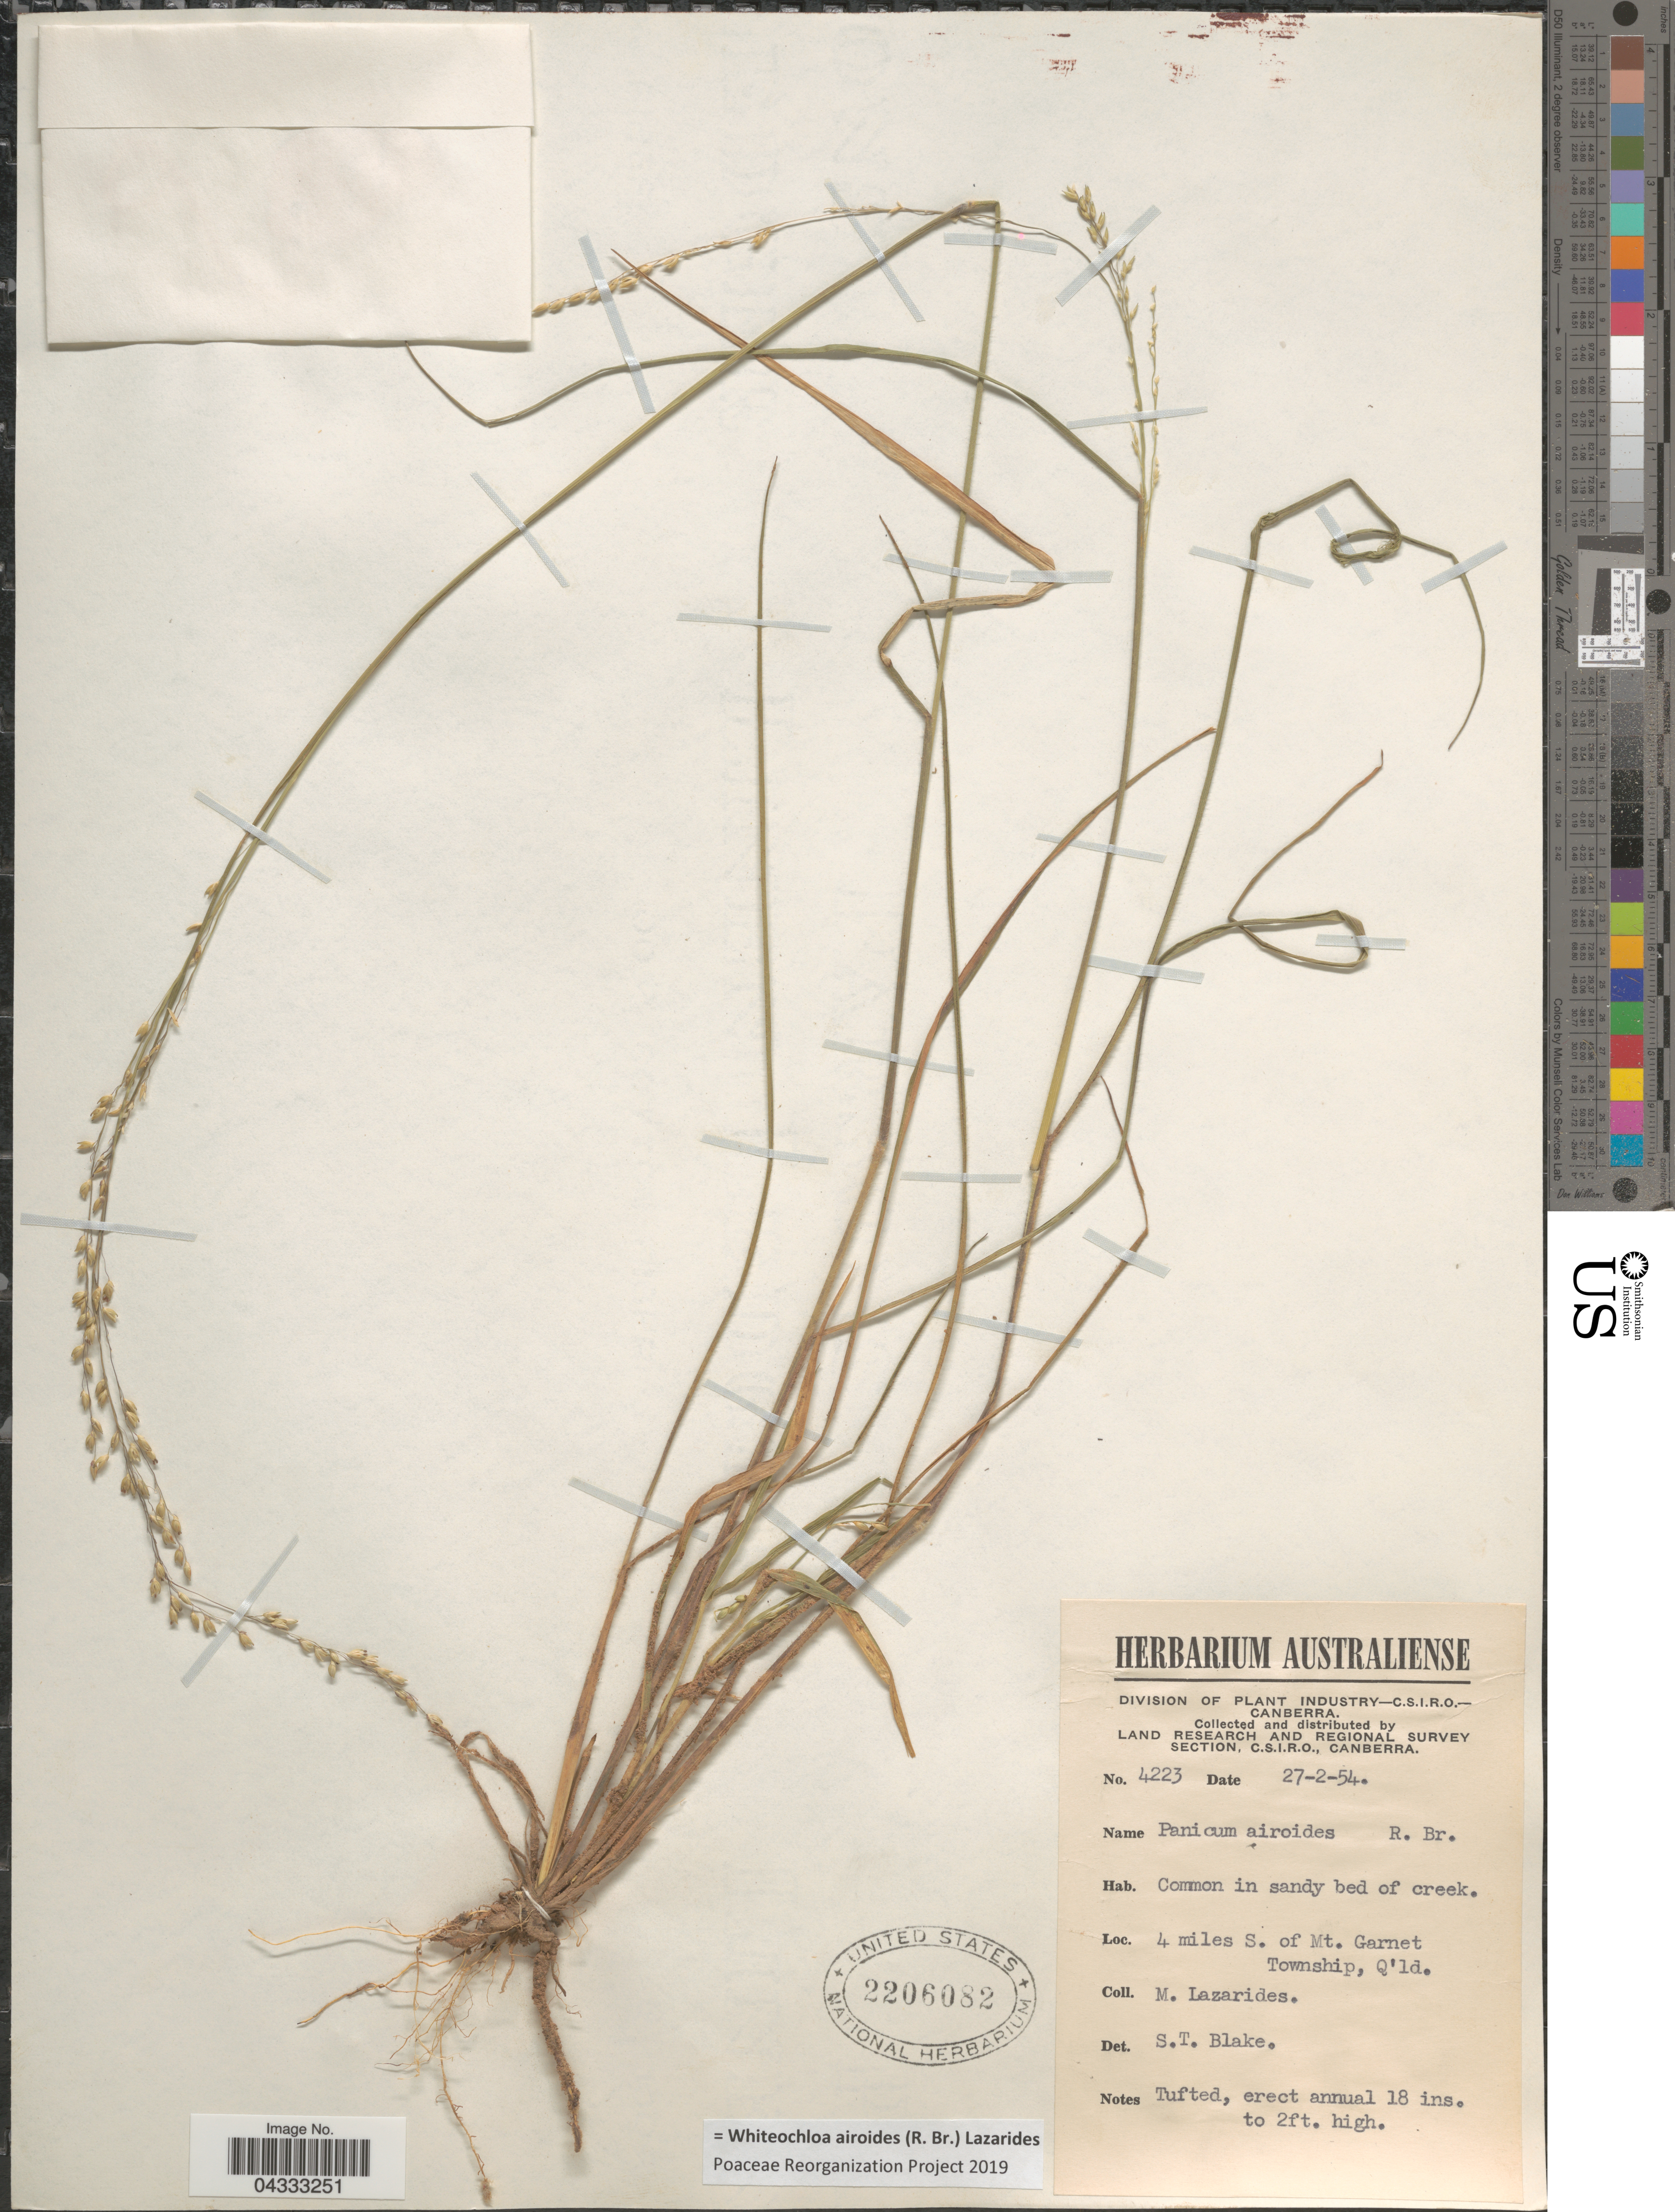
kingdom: Plantae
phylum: Tracheophyta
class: Liliopsida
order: Poales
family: Poaceae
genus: Whiteochloa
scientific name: Whiteochloa airoides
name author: (R.W. Br.) Lazarides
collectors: M. Lazarides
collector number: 4223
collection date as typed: Transcribed d/m/y: 27/2/54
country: Australia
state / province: Queensland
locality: Land Research and Regional Survey Section. Common in sandy bed of creek. 4 miles S. of Mt. Garnet Township.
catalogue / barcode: US 2206082